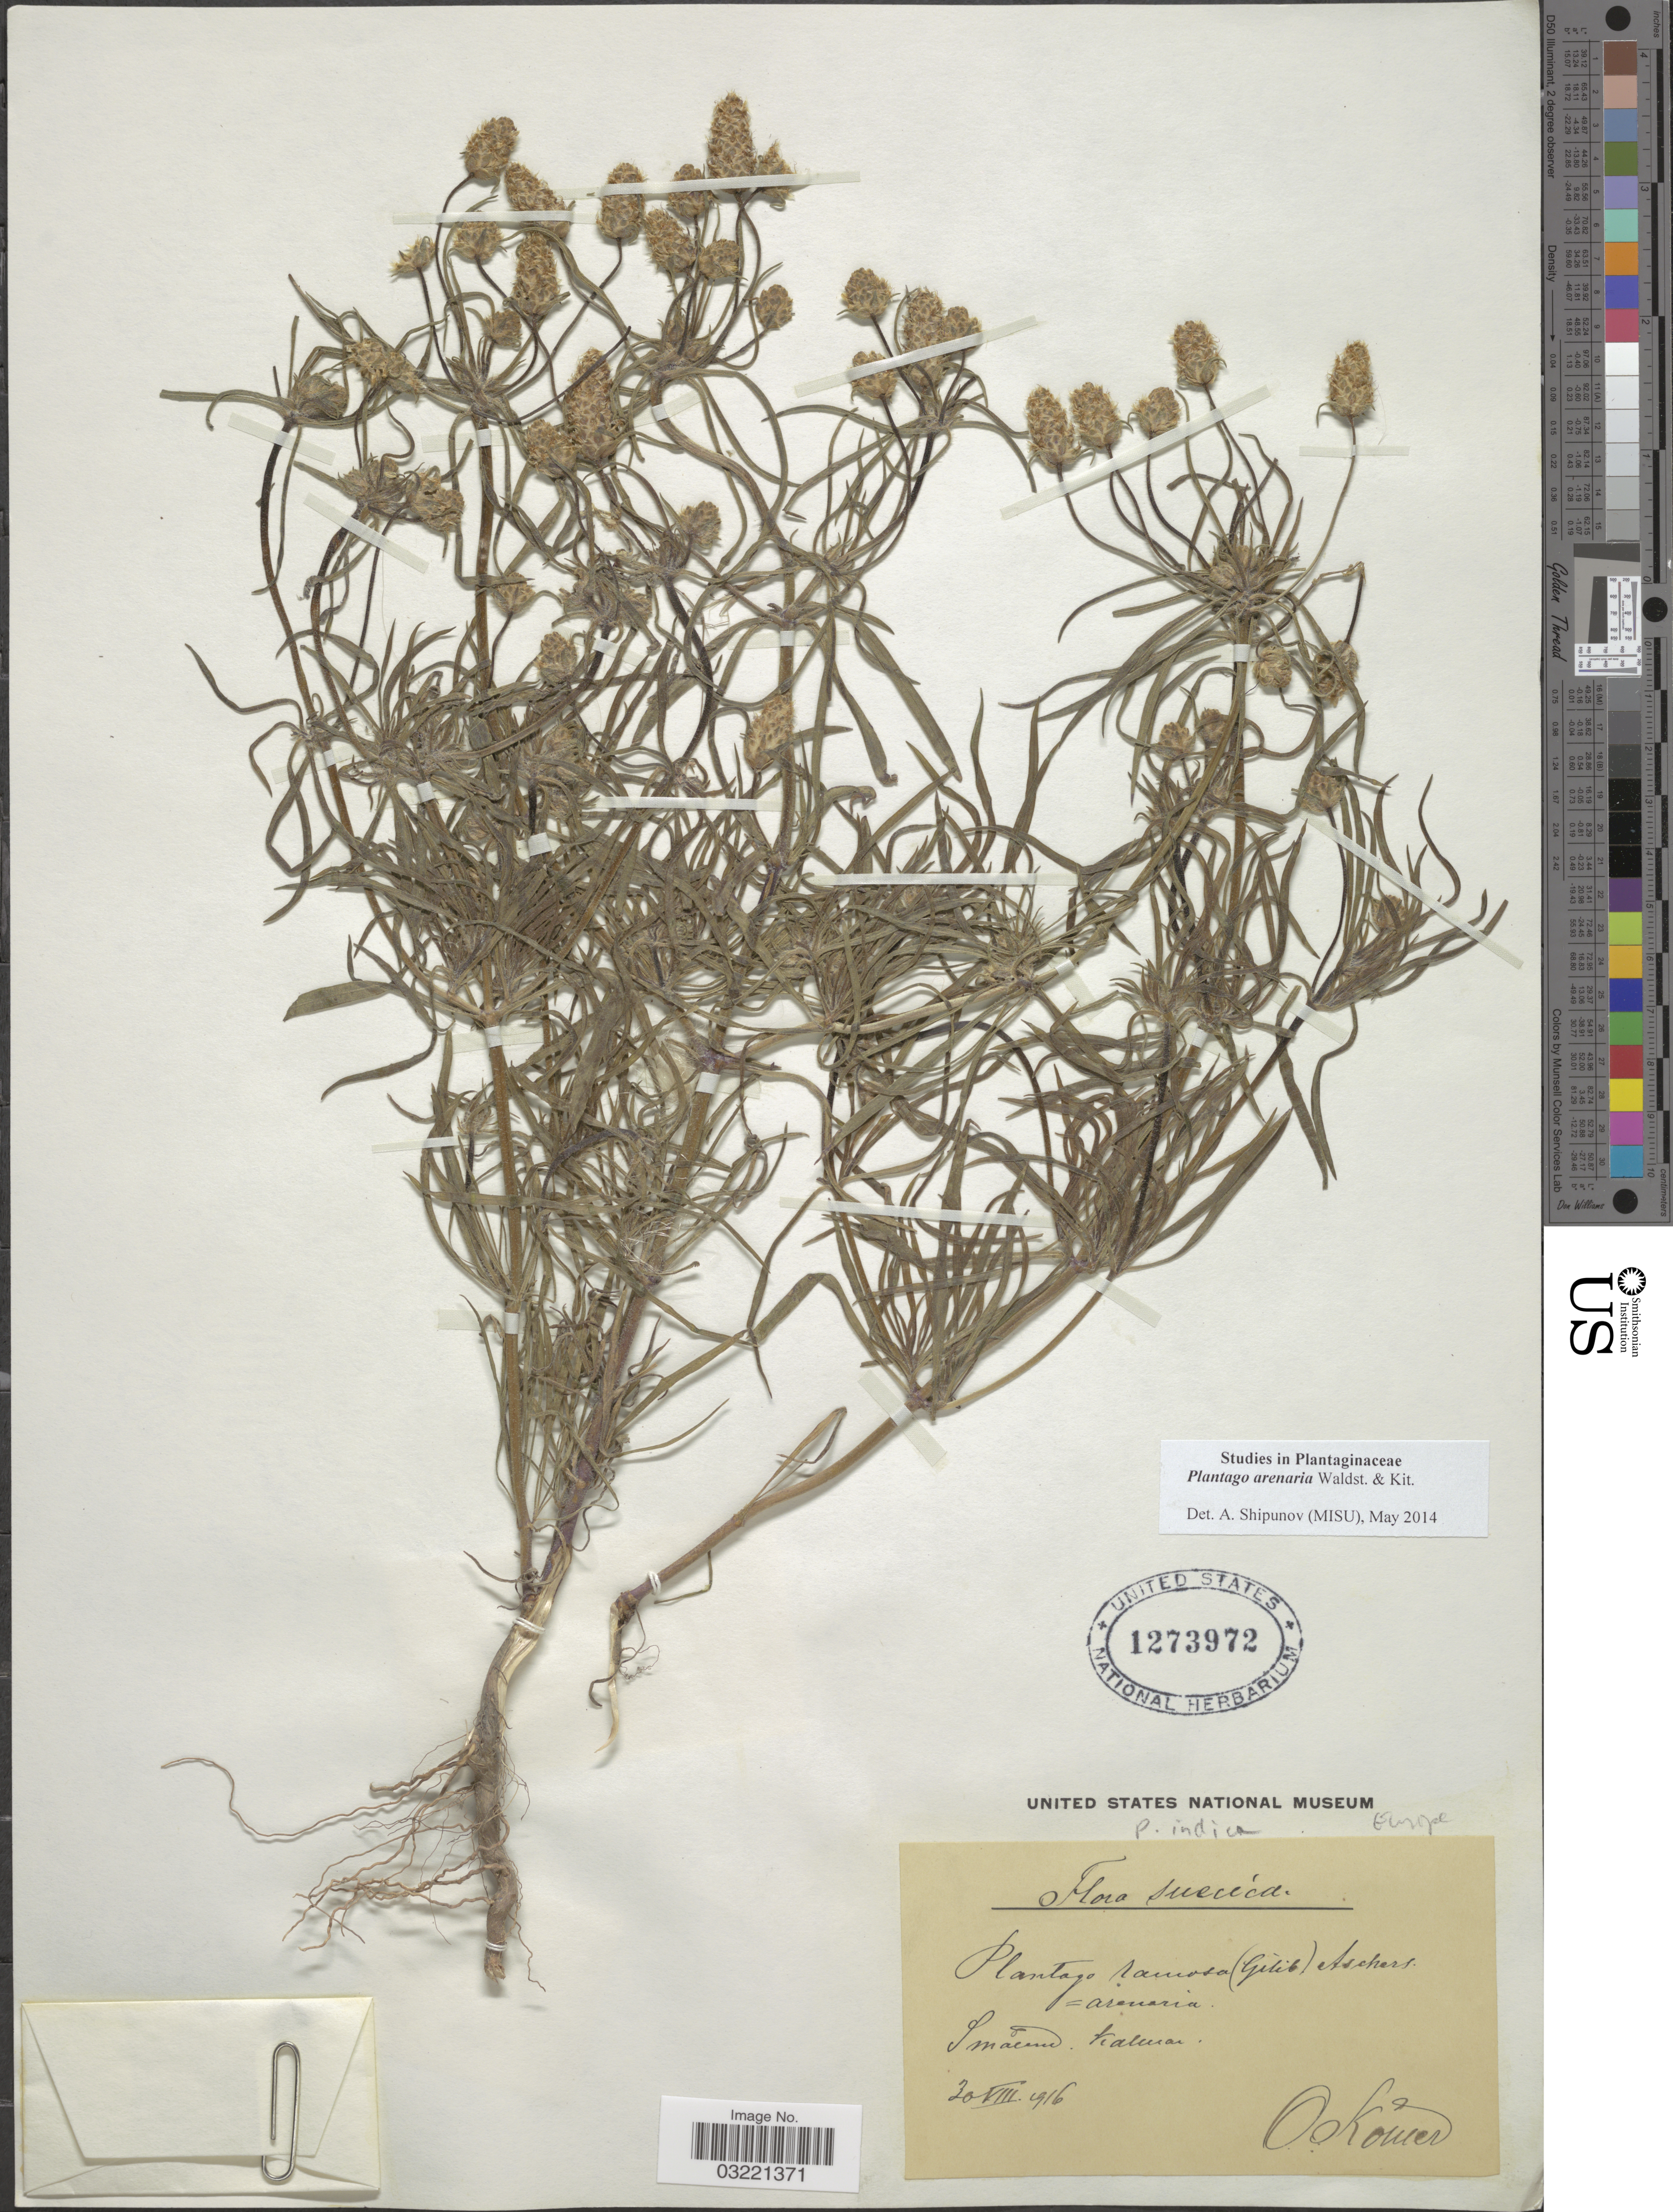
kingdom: Plantae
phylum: Tracheophyta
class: Magnoliopsida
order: Lamiales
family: Plantaginaceae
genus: Plantago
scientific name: Plantago arenaria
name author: Waldst. & Kit.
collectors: O. Köhler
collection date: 1916-08-30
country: Sweden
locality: Suecia, Smaland, Kalmar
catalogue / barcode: US 1273972